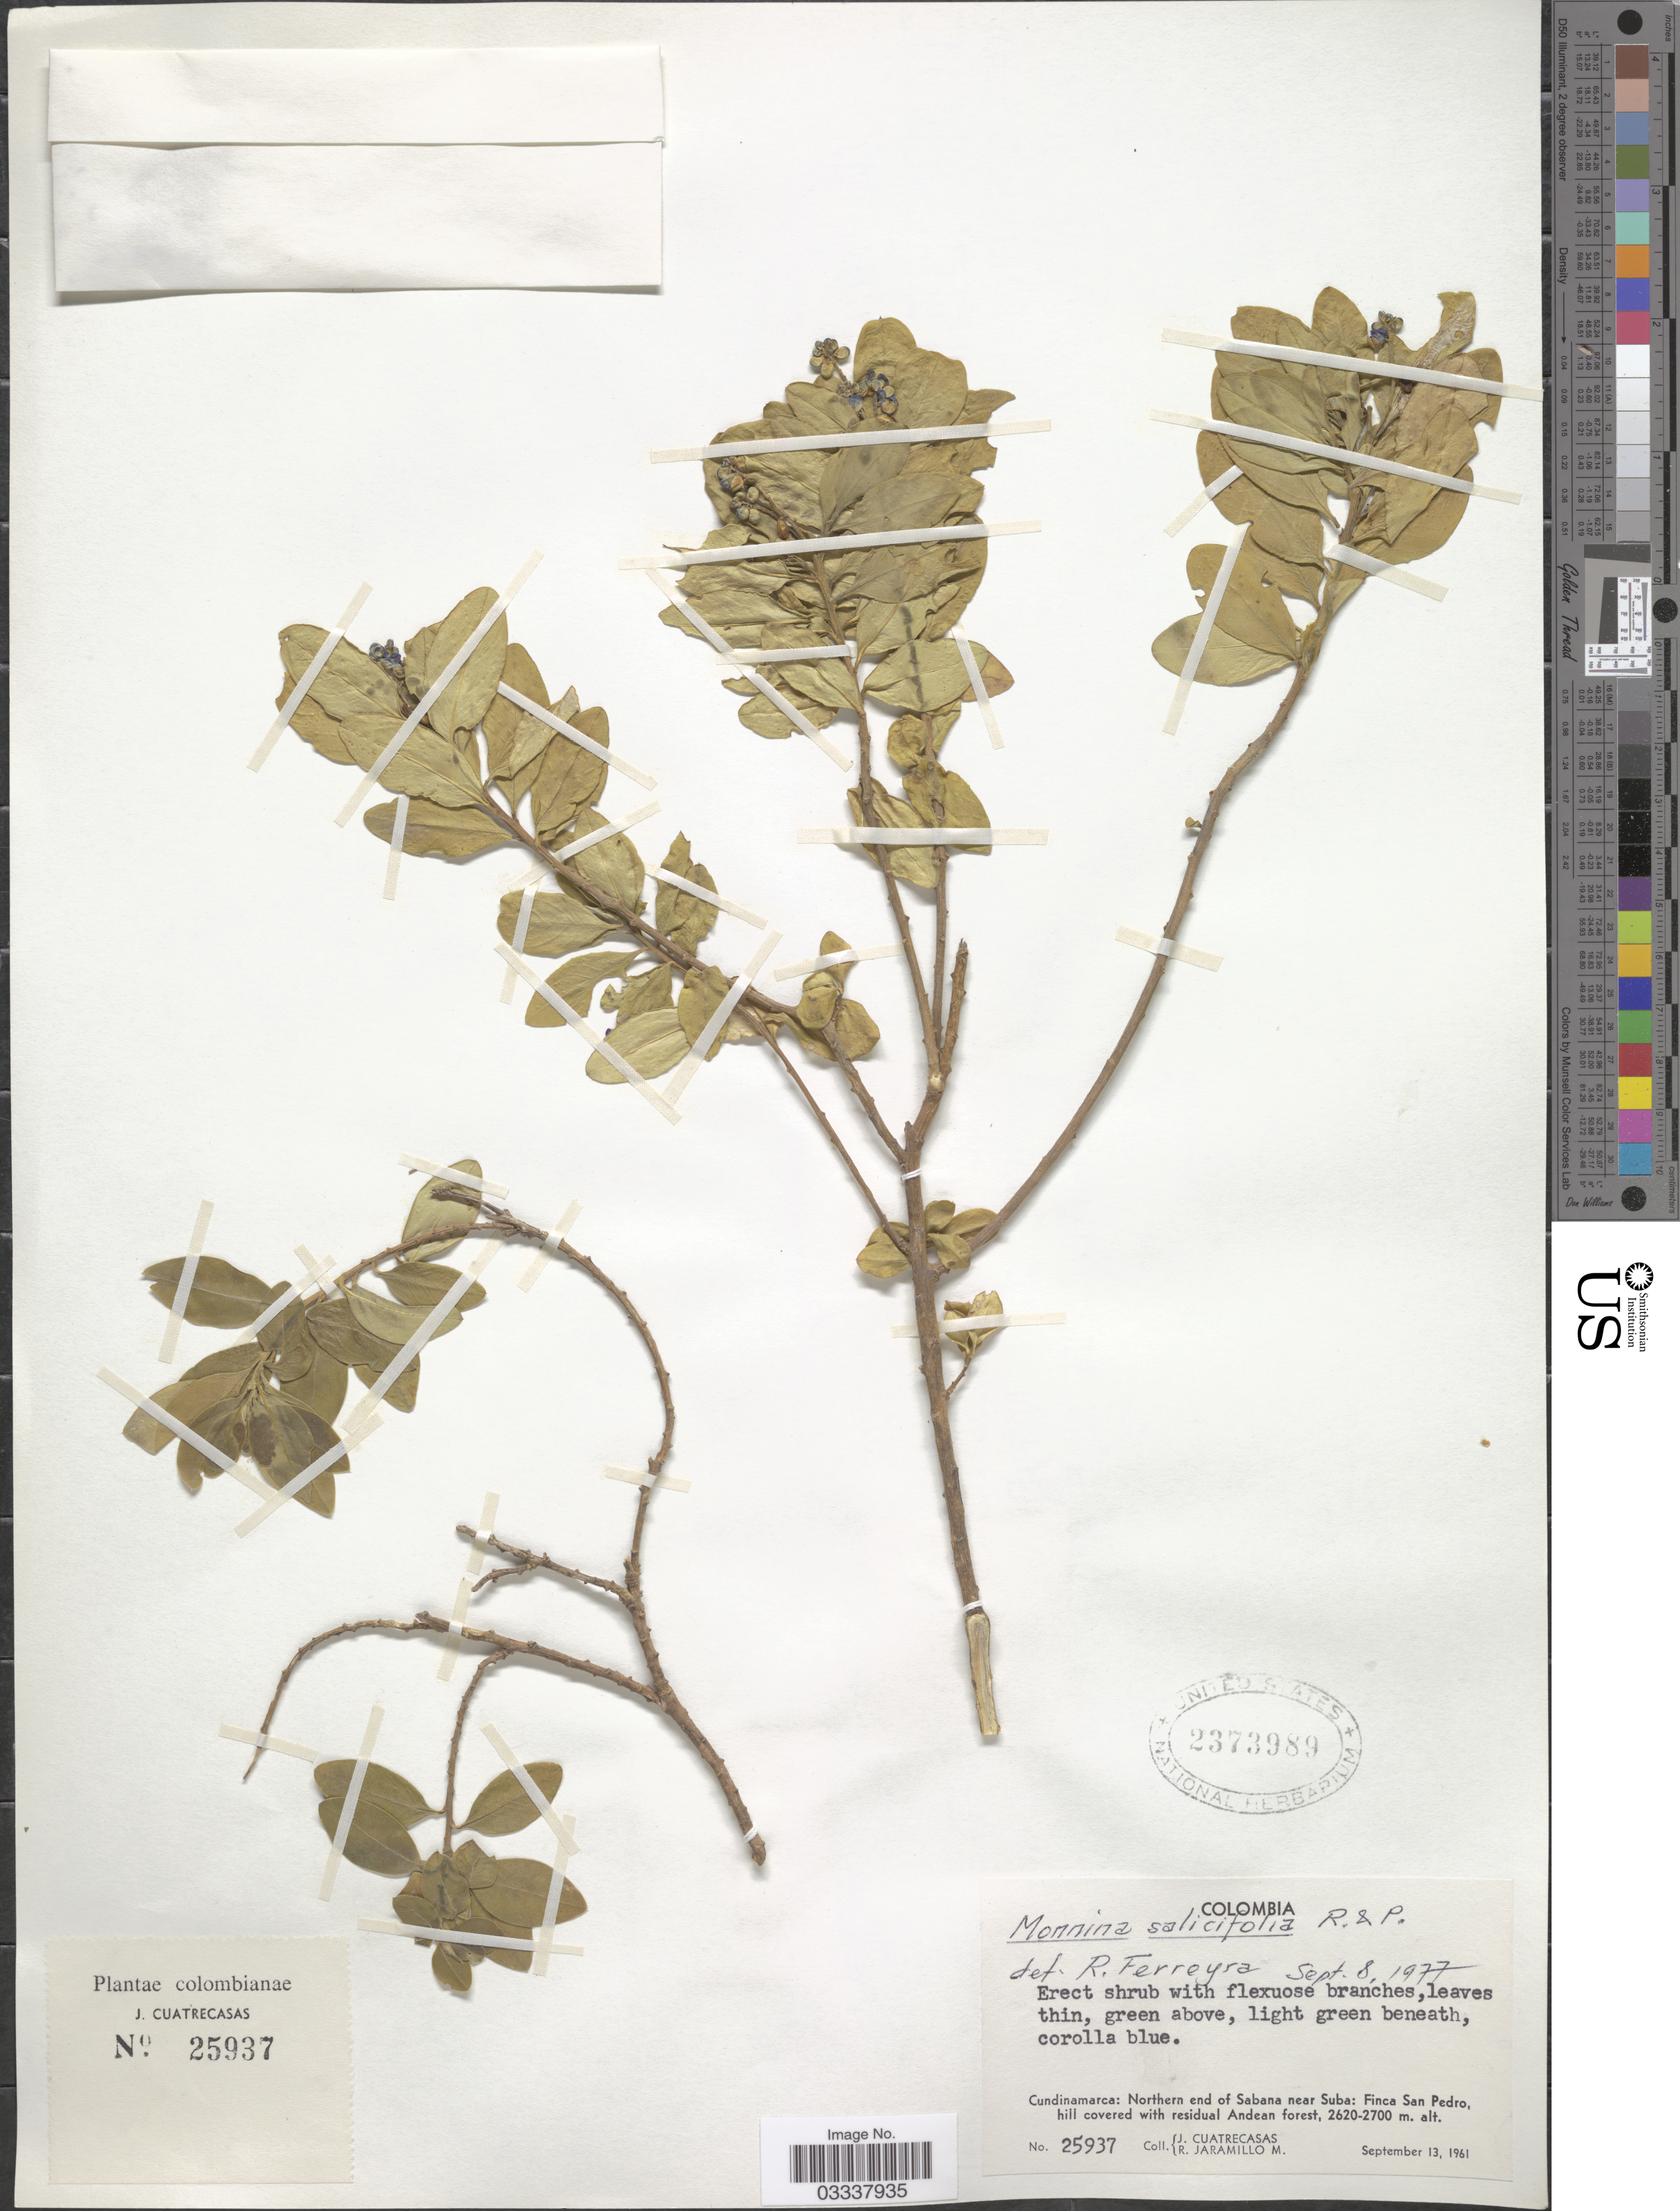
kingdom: Plantae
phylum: Tracheophyta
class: Magnoliopsida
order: Fabales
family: Polygalaceae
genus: Monnina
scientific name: Monnina salicifolia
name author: Ruiz & Pav.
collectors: J. Cuatrecasas & R. Jaramillo M.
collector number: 25937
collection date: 1961-09-13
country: Colombia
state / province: Cundinamarca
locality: Northern end of Sabana near Suba: Finca San Pedro hill covered with residual Andean forest.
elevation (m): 2620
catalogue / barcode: US 2373989